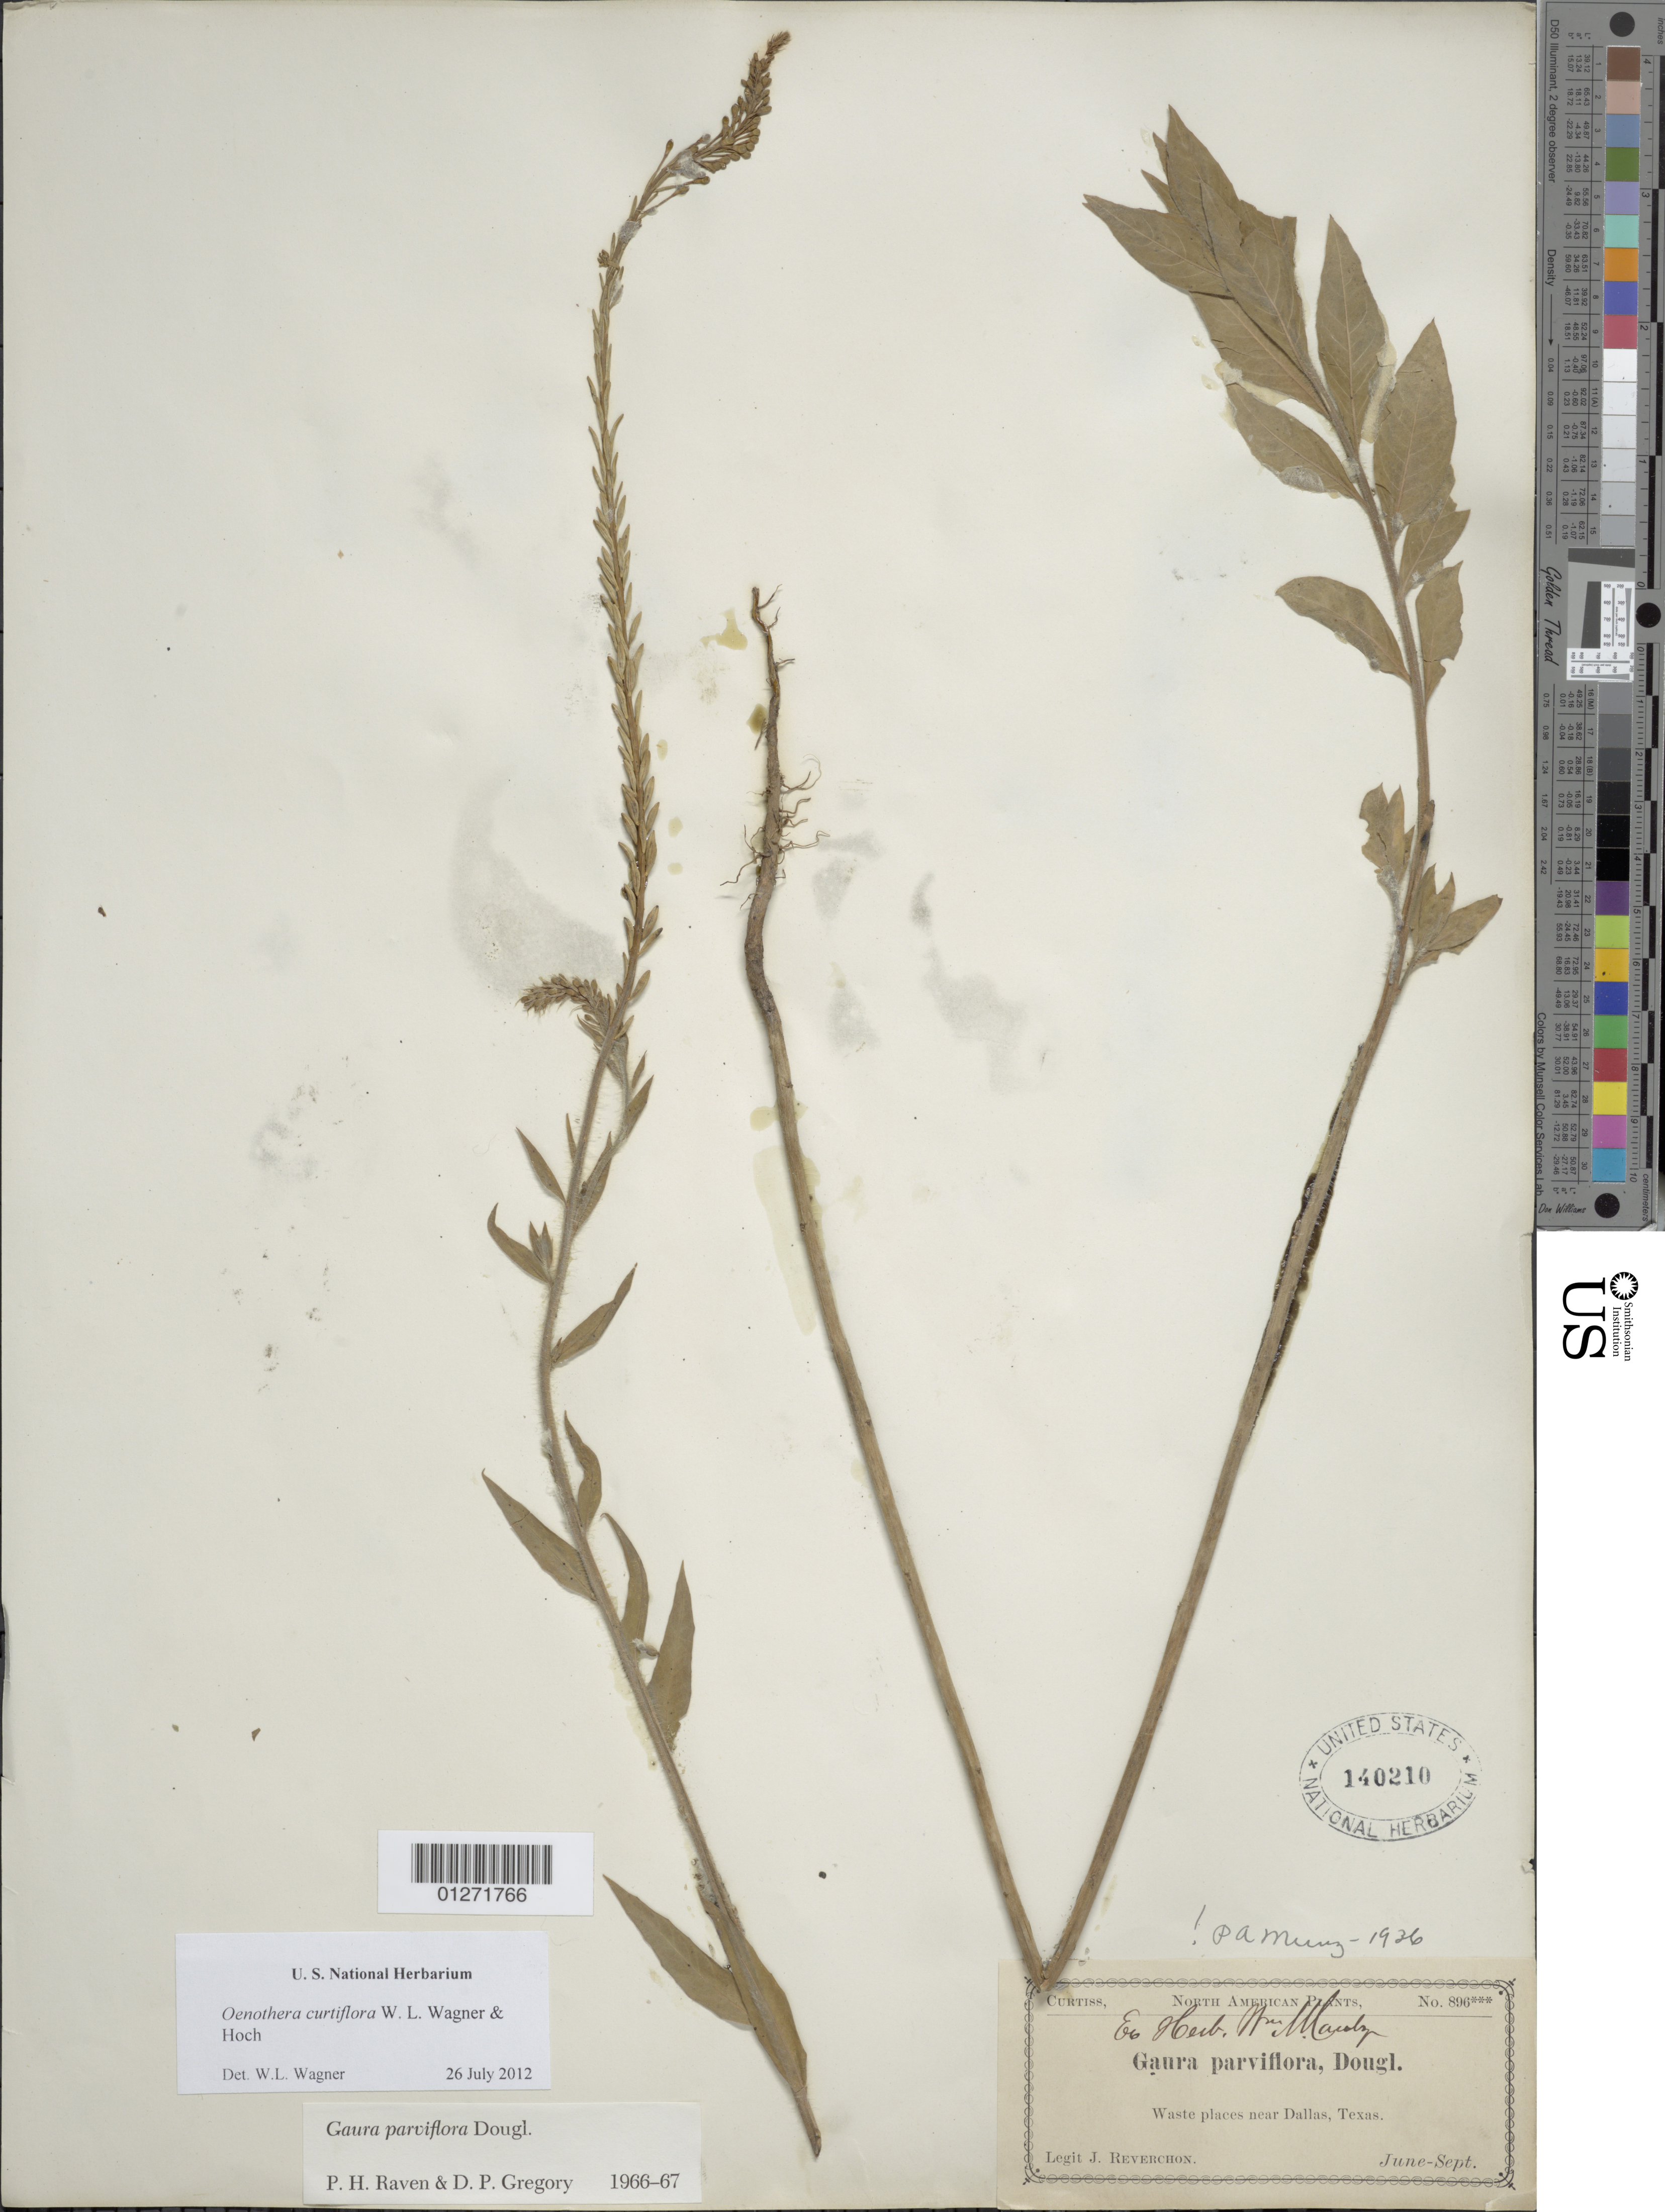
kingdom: Plantae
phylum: Tracheophyta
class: Magnoliopsida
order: Myrtales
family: Onagraceae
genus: Oenothera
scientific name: Oenothera curtiflora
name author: W.L. Wagner & Hoch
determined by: Wagner, W. L., (BOT), Smithsonian Institution - National Museum of Natural History (UNITED STATES)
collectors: J. Reverchon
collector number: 896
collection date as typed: Jun ---- and -- Sep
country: United States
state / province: Texas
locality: Waste places near Dallas.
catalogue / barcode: US 140210